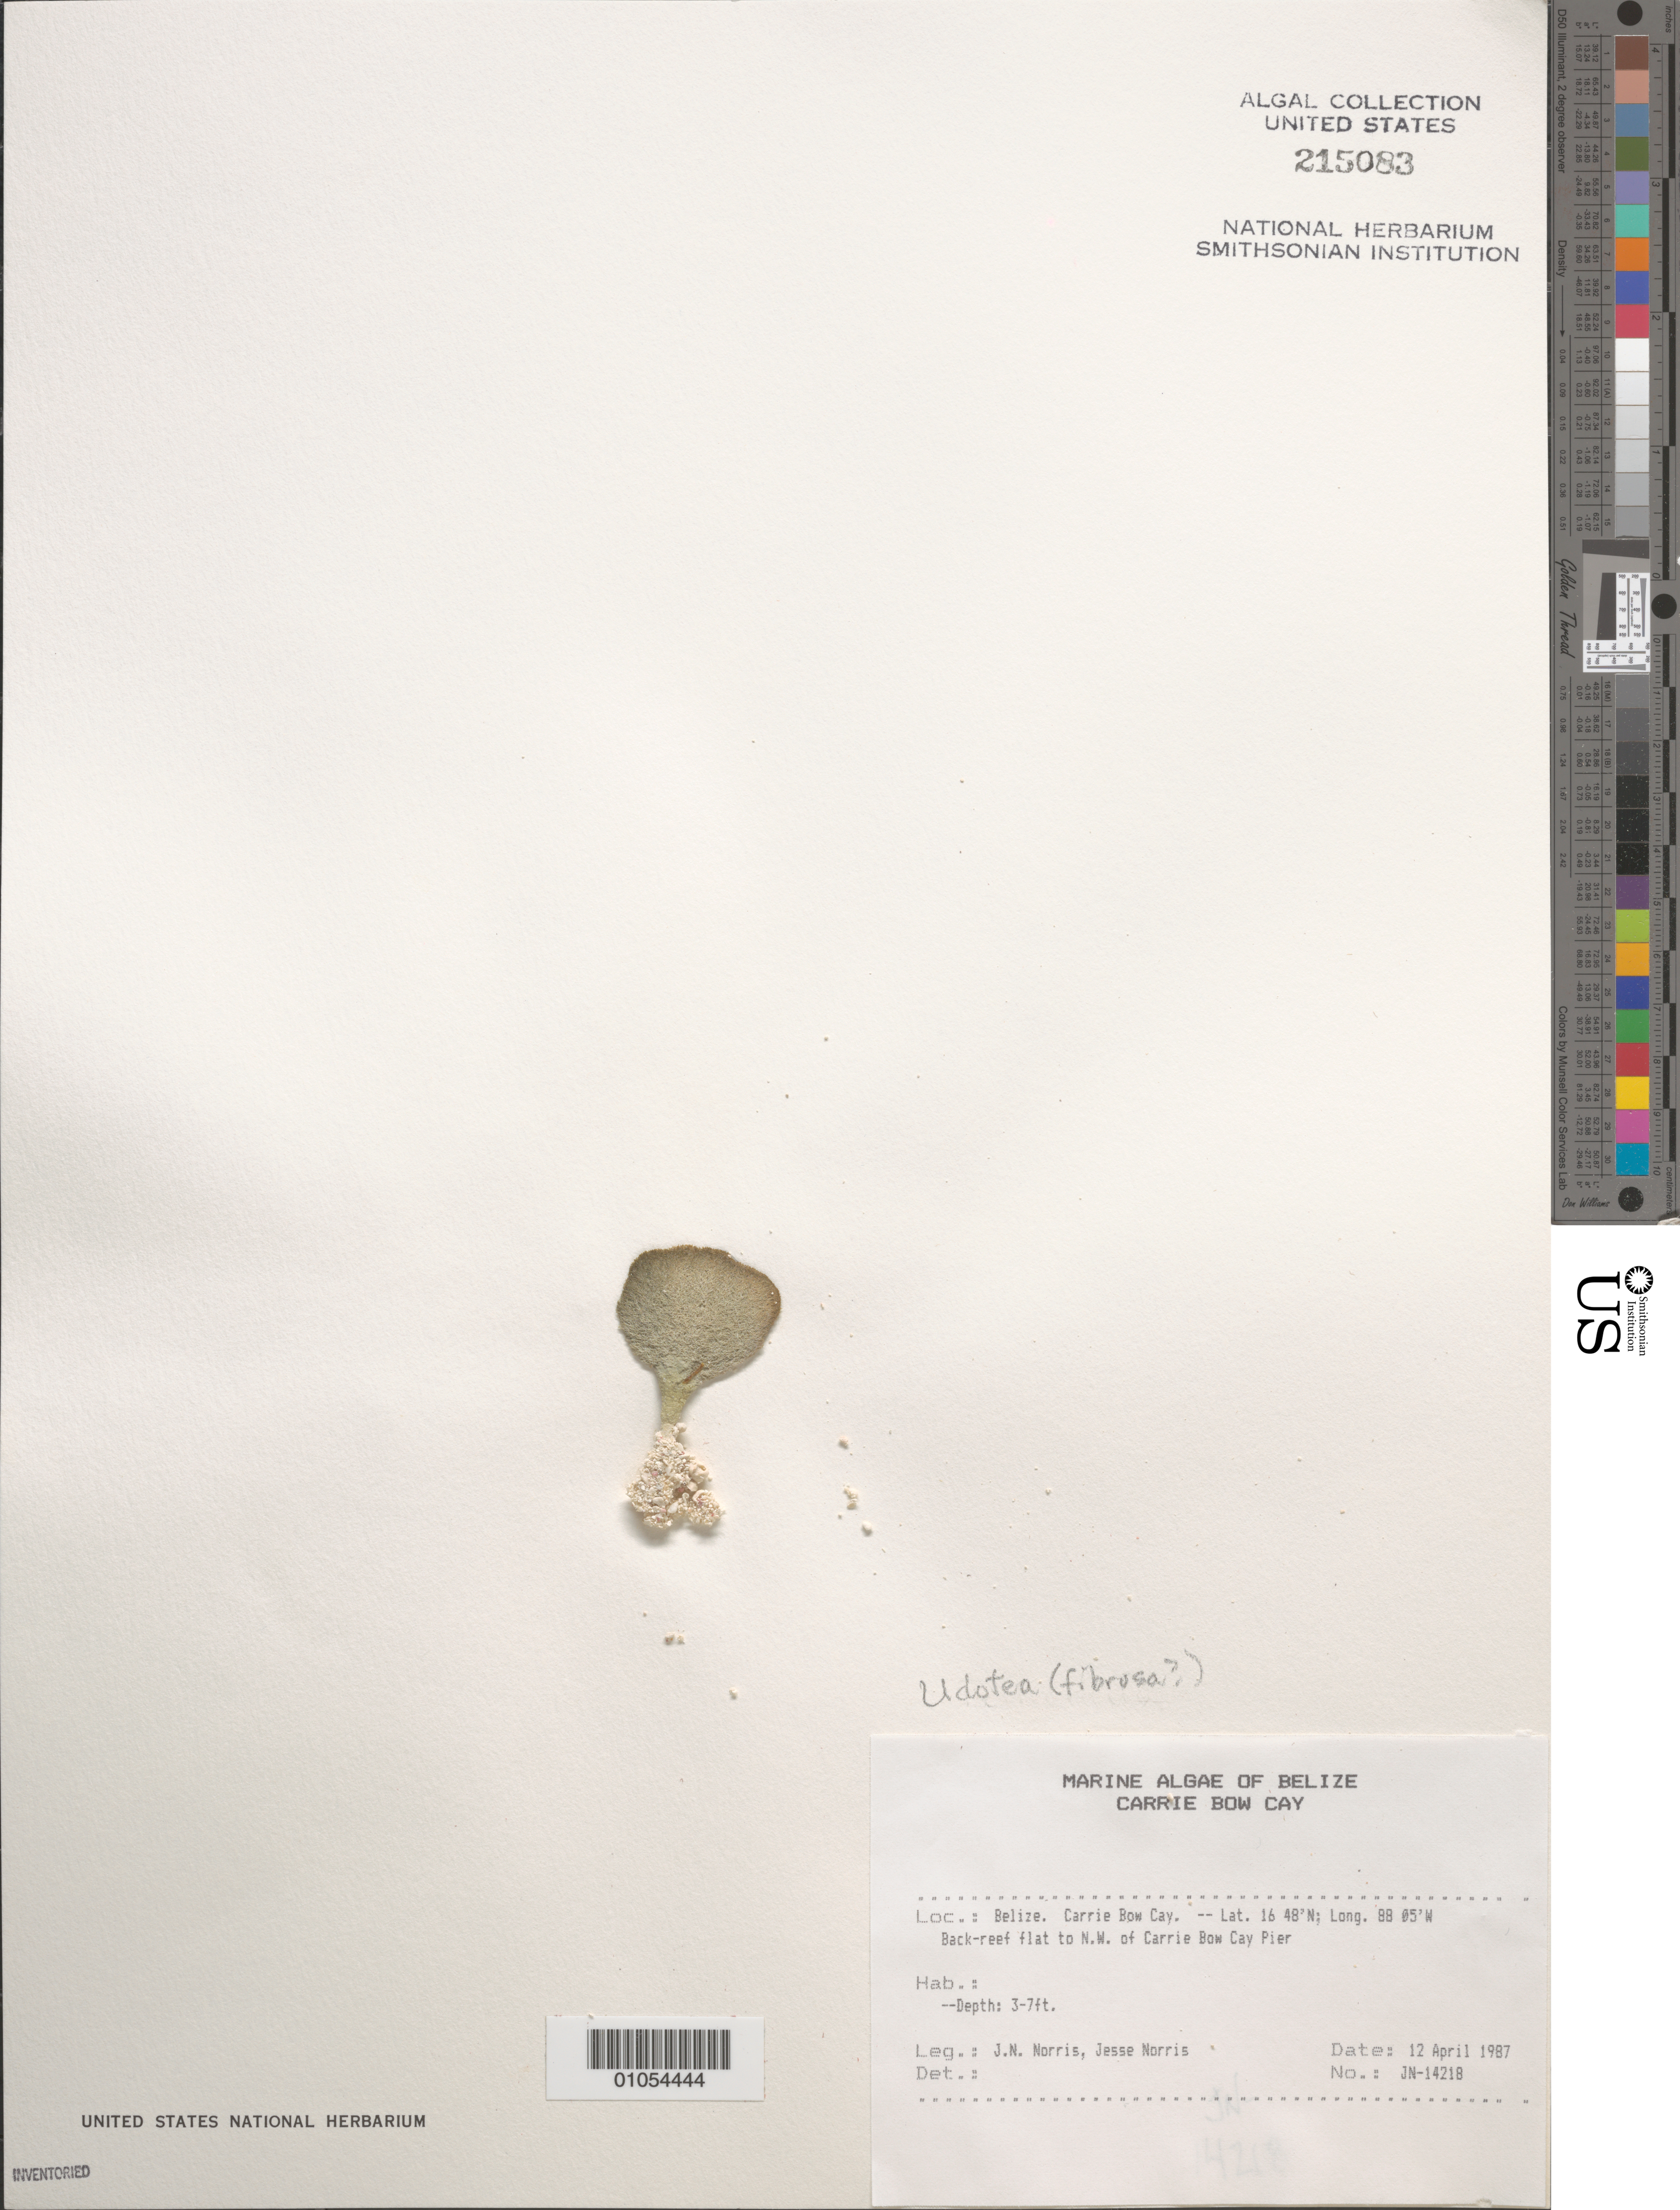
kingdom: Plantae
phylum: Chlorophyta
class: Ulvophyceae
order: Bryopsidales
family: Udoteaceae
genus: Udotea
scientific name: Udotea fibrosa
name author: D.S. Littler & Littler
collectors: J. N. Norris & J. A. Norris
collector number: JN-14218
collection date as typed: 12 Apr 1987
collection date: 1987-04-12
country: Belize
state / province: Stann Creek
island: Carrie Bow Cay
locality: Back-reef flat to northwest of Carrie Bow Cay pier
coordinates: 16 48'N, 88 05'W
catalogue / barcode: US 215083